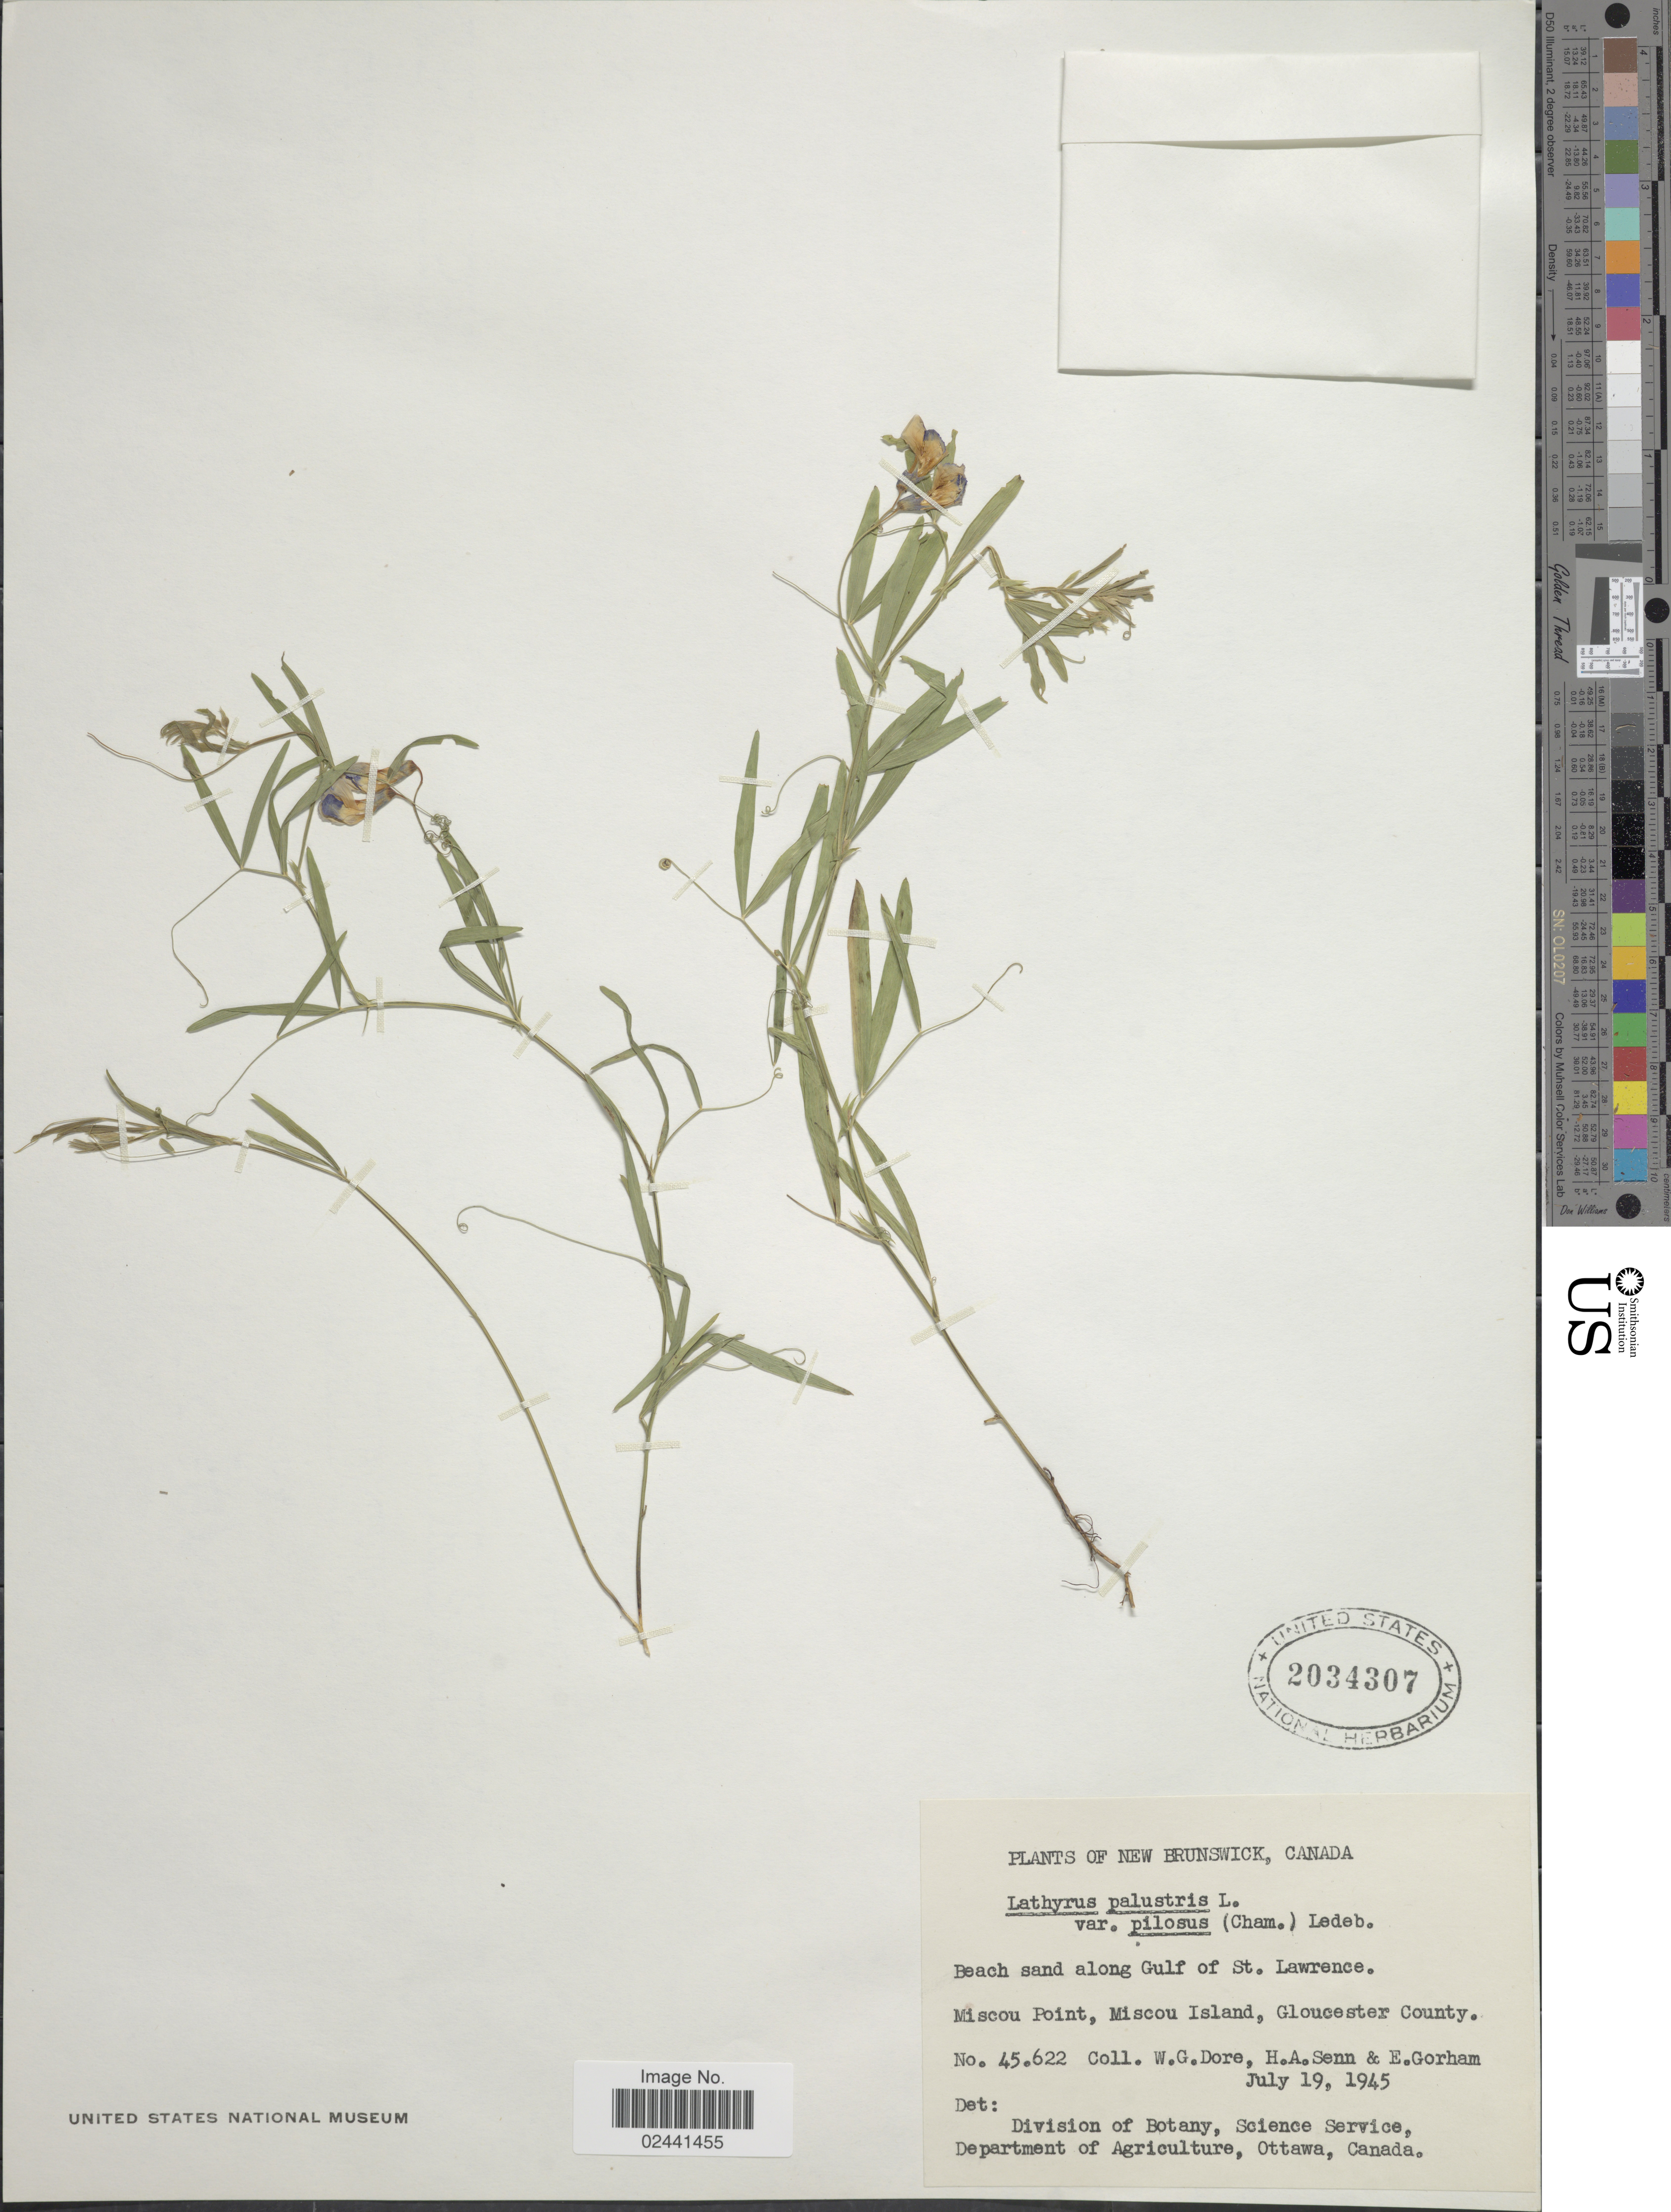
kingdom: Plantae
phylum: Tracheophyta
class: Magnoliopsida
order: Fabales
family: Fabaceae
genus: Lathyrus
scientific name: Lathyrus palustris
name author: L.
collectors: W. Dore, H. Senn & E. Gorham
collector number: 45622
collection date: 1945-07-19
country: Canada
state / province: New Brunswick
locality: Beach sand along Gulf of St Lawrence. Miscou Point, Miscou Island, Gloucester County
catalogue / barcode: US 2034307